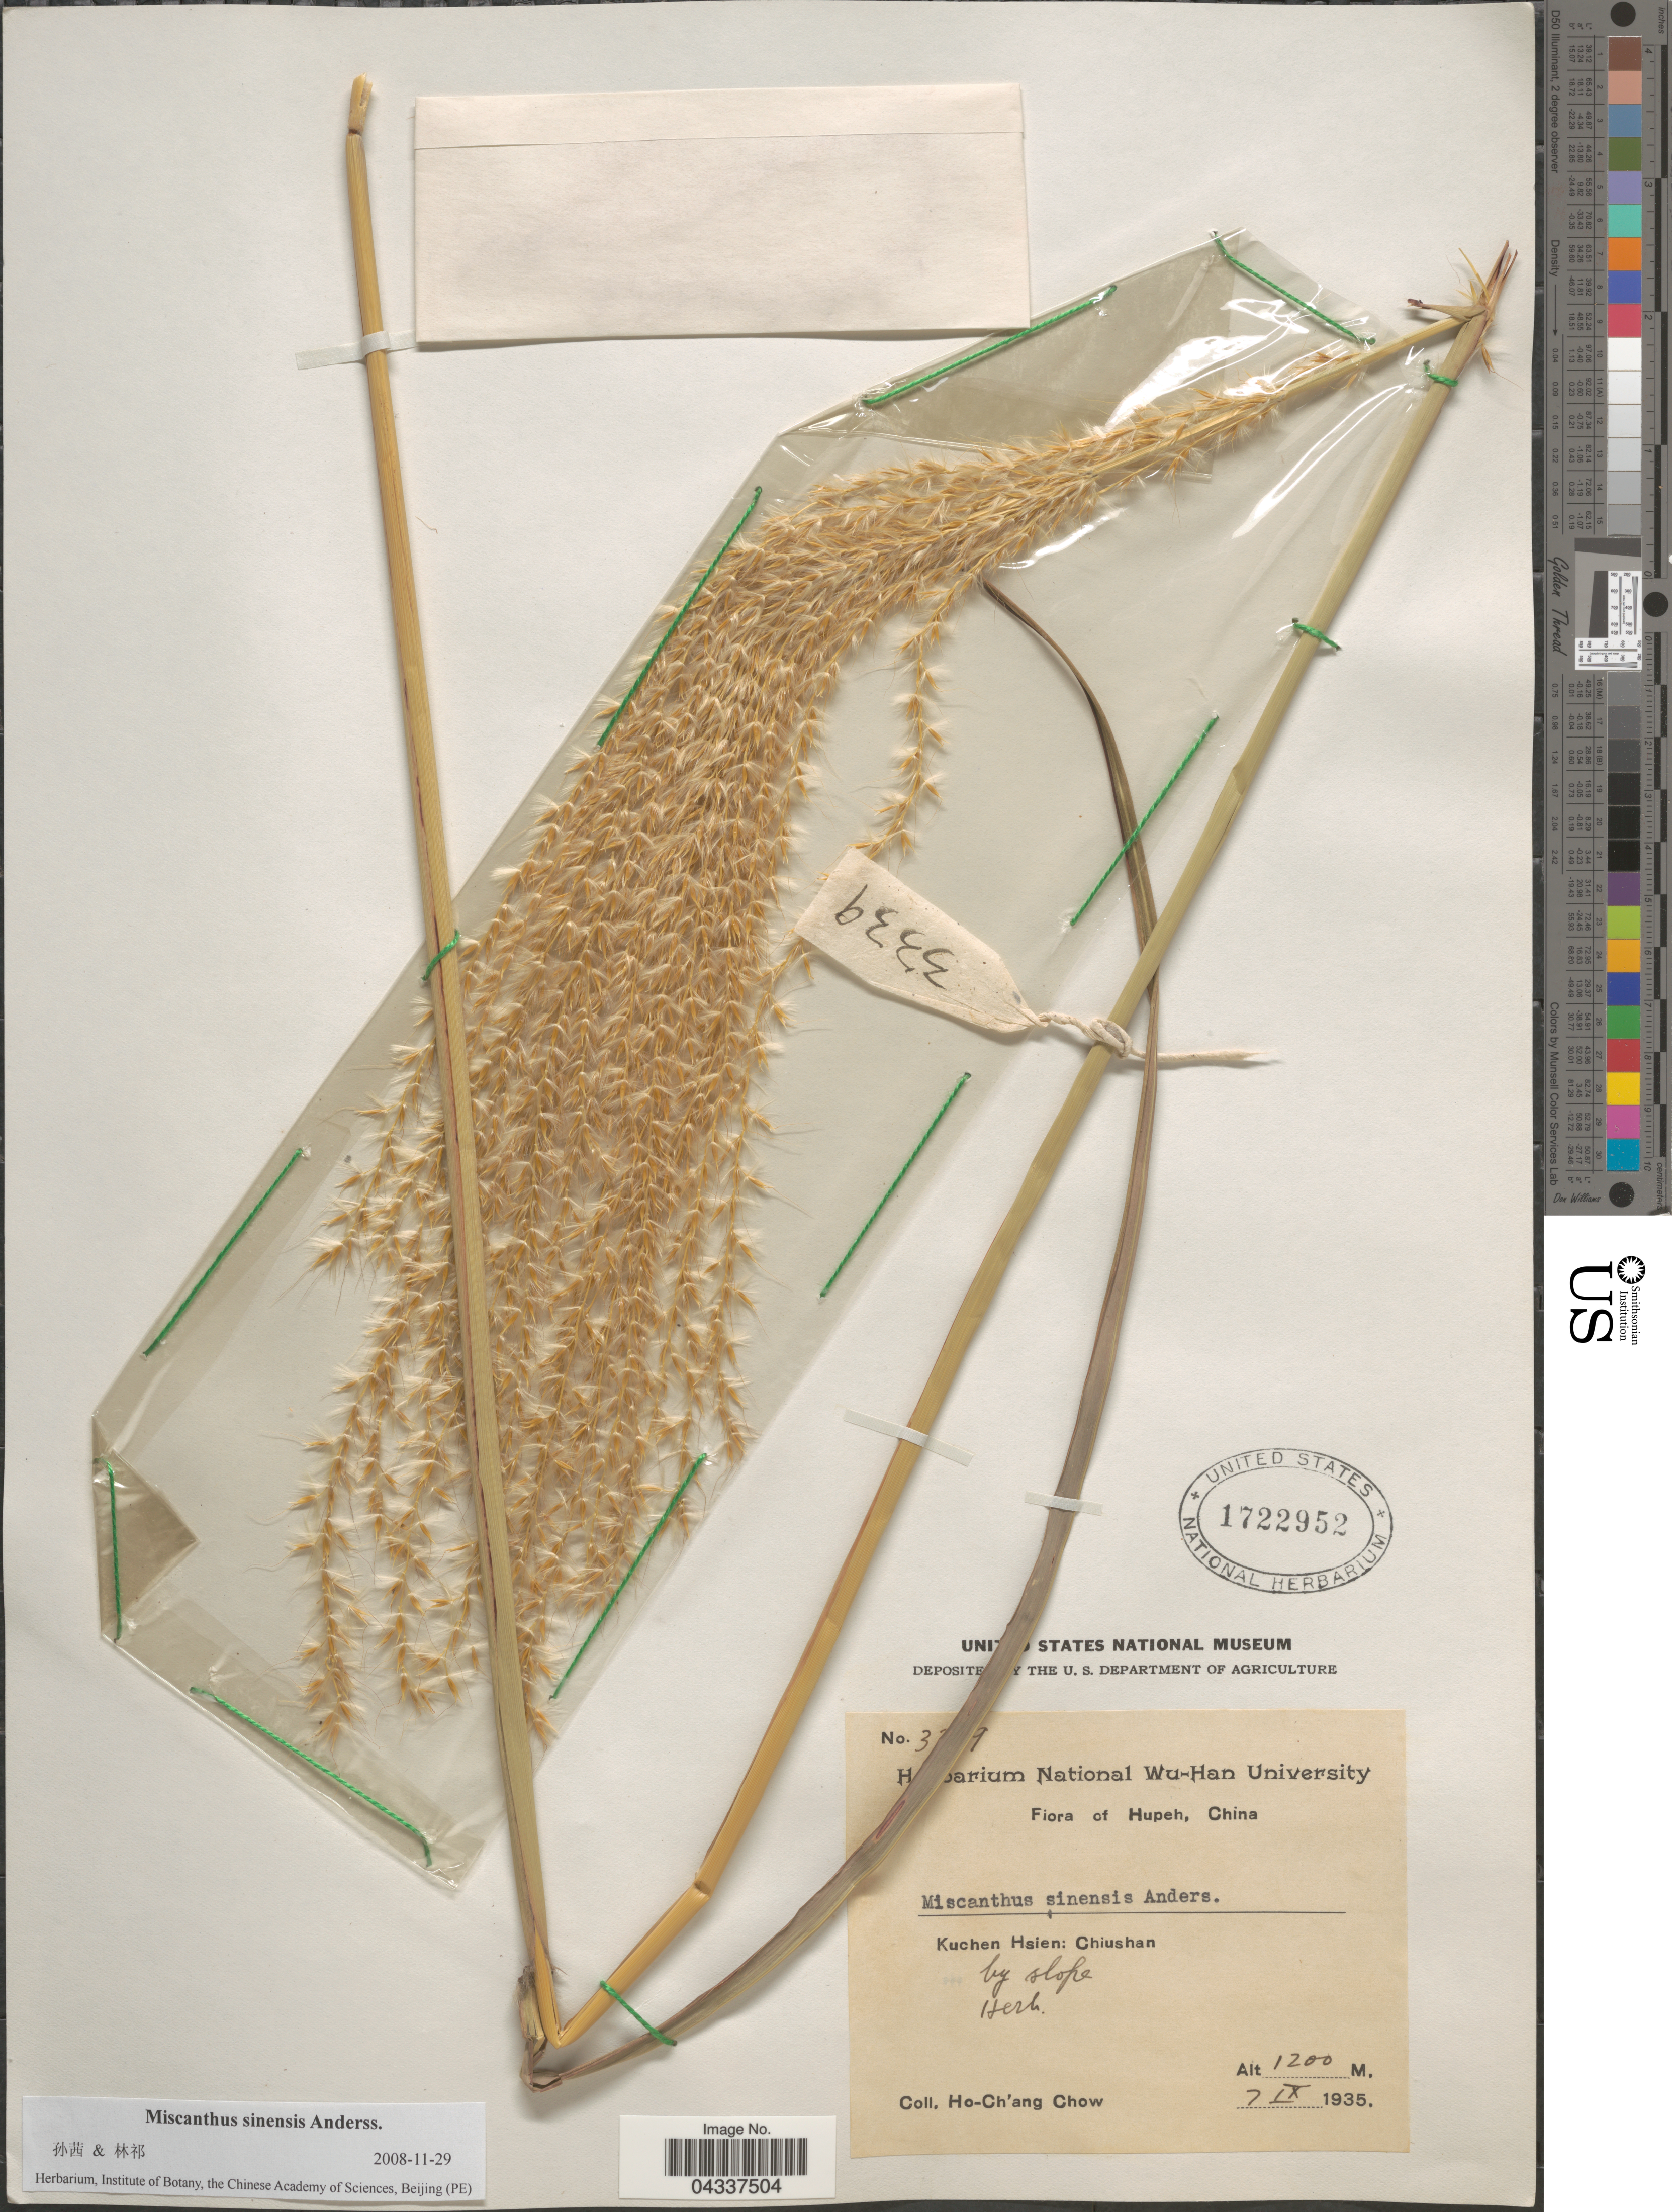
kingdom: Plantae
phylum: Tracheophyta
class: Liliopsida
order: Poales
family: Poaceae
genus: Miscanthus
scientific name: Miscanthus sinensis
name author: Andersson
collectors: H. Chow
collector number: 3!9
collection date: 1935-09-07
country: China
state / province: Hubei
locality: Hupeh. Kuchen Hsien: Chiushan by slope.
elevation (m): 1200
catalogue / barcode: US 1722952